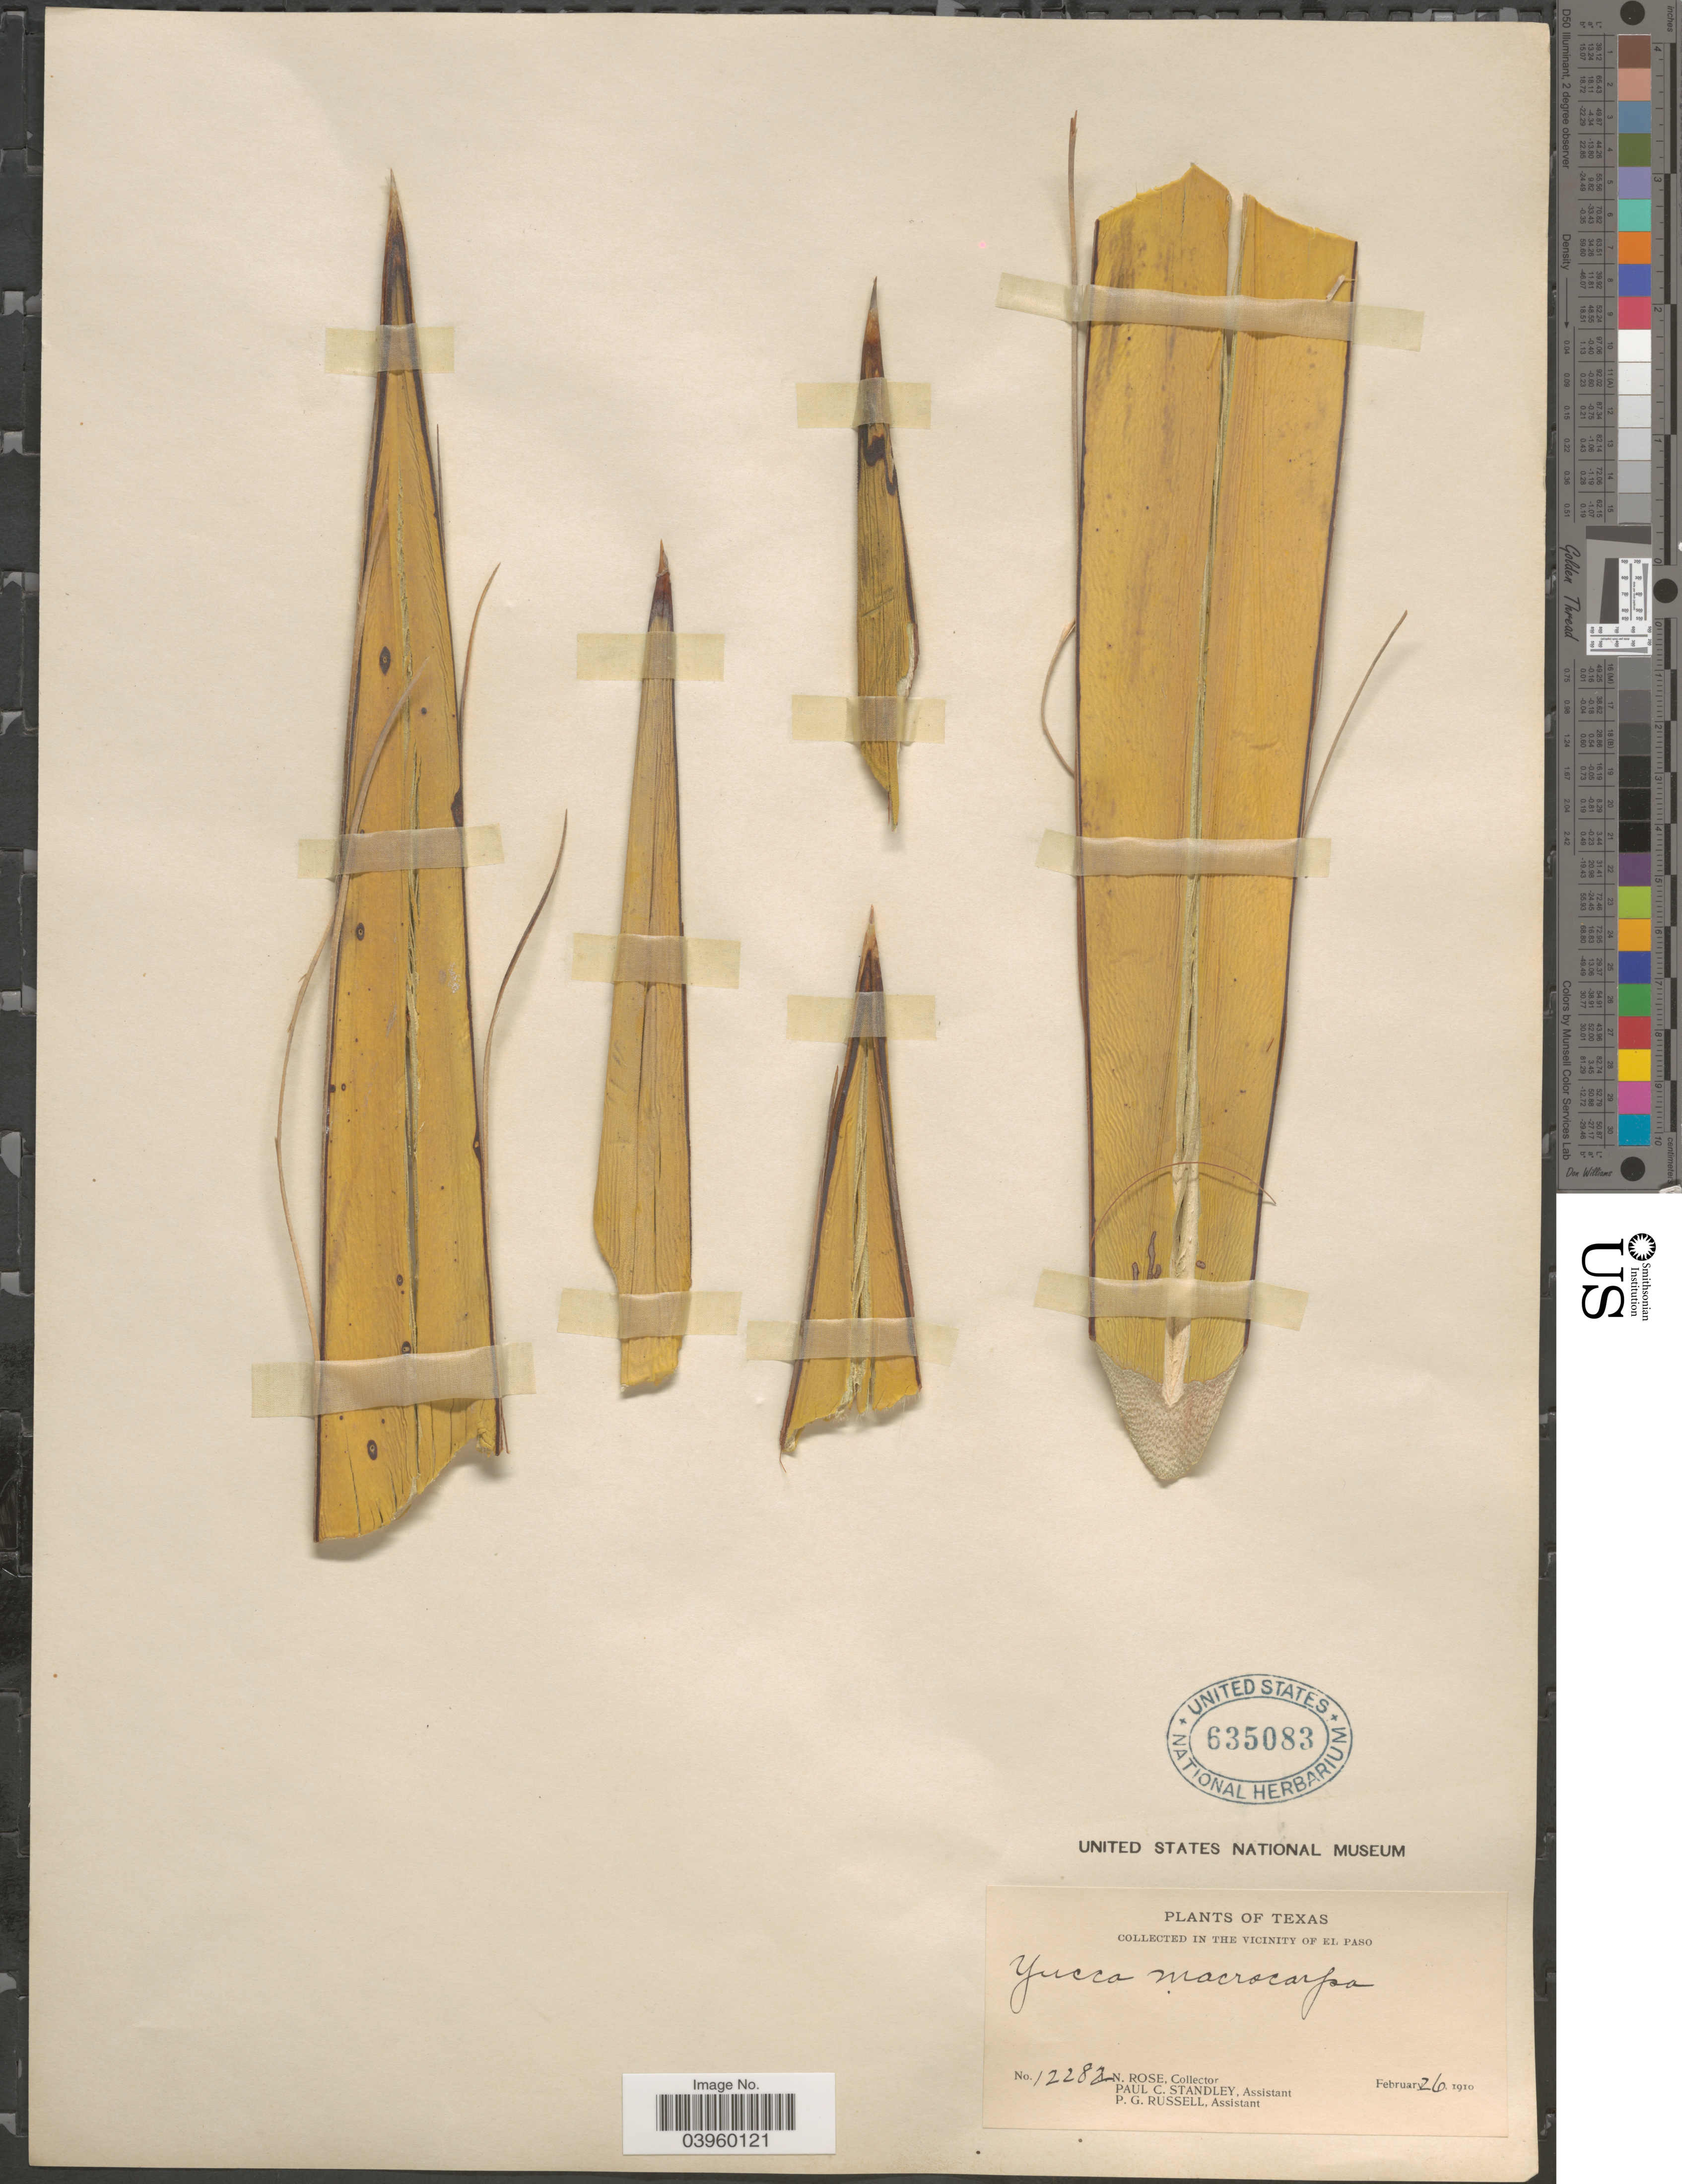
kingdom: Plantae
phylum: Tracheophyta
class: Liliopsida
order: Asparagales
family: Asparagaceae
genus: Yucca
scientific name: Yucca torreyi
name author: Shafer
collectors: J. N. Rose, P. C. Standley & P. G. Russell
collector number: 12282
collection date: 1910-02-26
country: United States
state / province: Texas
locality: In the vicinity of El Paso.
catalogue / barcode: US 635083